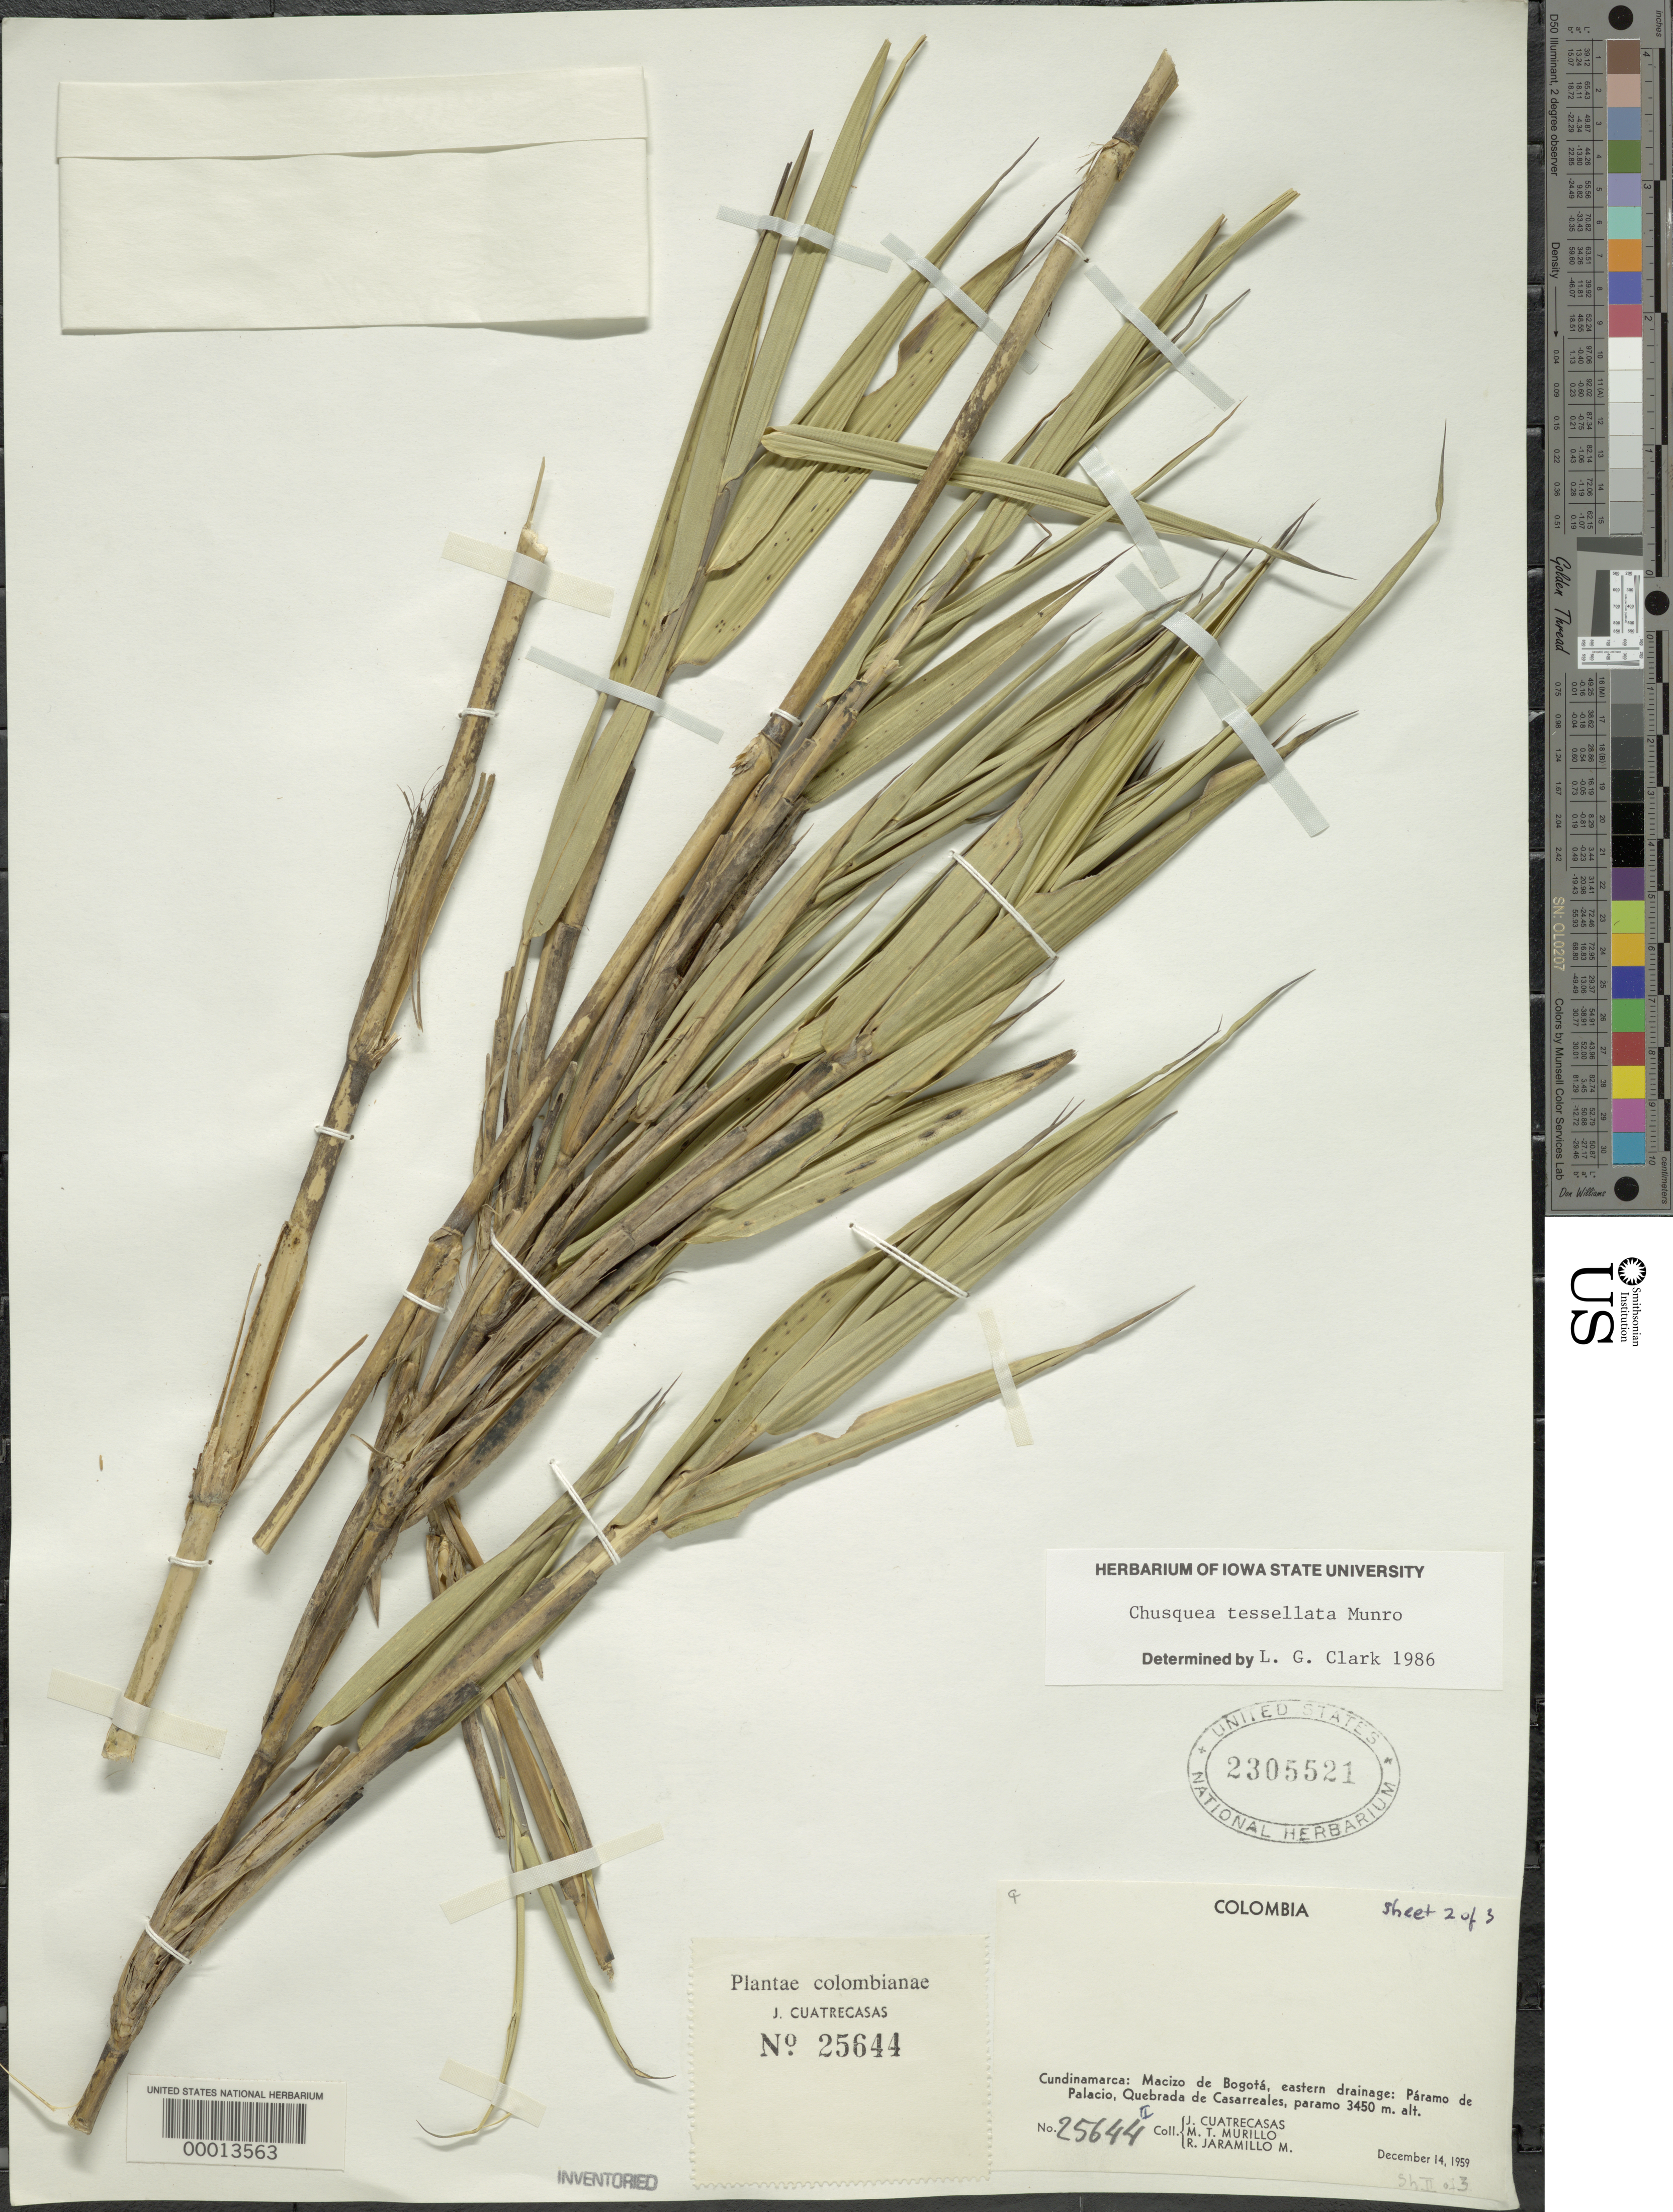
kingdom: Plantae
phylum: Tracheophyta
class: Liliopsida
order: Poales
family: Poaceae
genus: Chusquea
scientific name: Chusquea tessellata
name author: Munro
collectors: J. Cuatrecasas, M. Murillo & R. Jaramillo M.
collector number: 25644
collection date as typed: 14 Dec 1959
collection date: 1959-12-14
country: Colombia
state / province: Cundinamarca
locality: Quebrada de Casarreales, Paramo de Palacio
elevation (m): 3450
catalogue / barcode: US 2305521